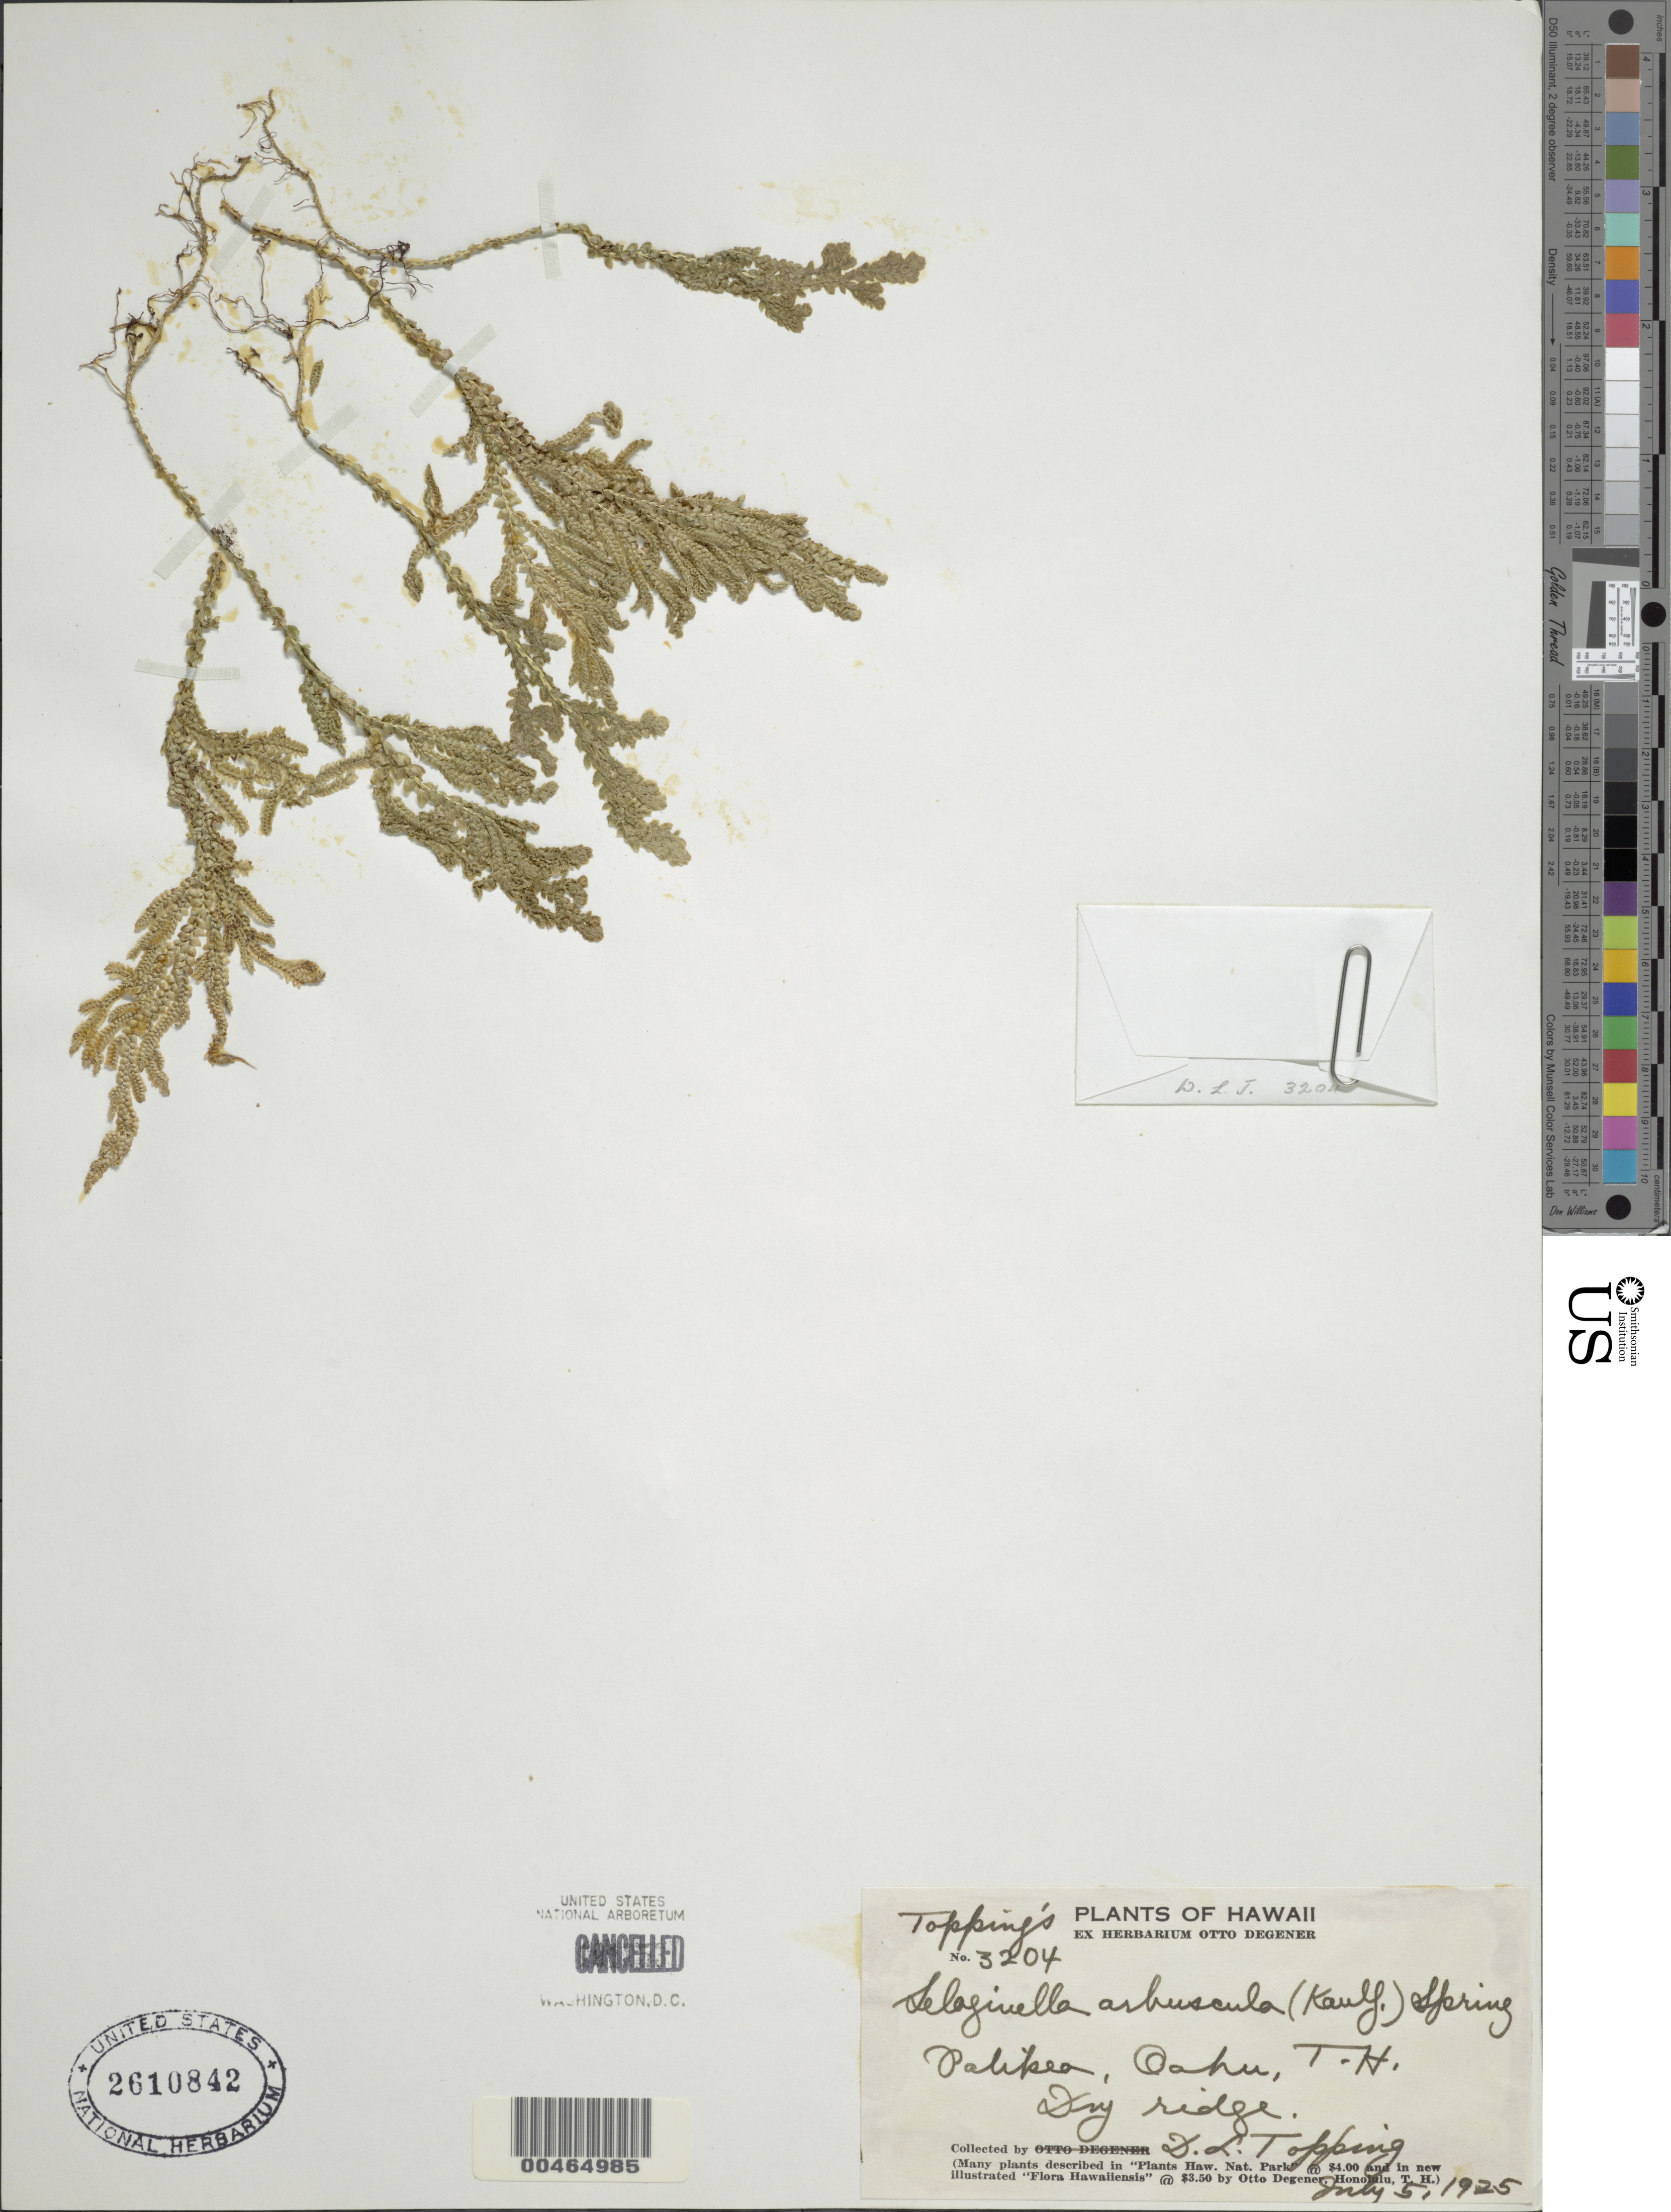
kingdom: Plantae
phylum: Tracheophyta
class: Lycopodiopsida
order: Selaginellales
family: Selaginellaceae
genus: Selaginella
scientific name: Selaginella arbuscula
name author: (Kualf.) Spring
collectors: D. L. Topping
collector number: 3204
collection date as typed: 5 Jul 1925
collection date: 1925-07-05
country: United States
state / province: Hawaii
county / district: Honolulu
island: Oahu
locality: Palikea, Oahu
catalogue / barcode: US 2610842